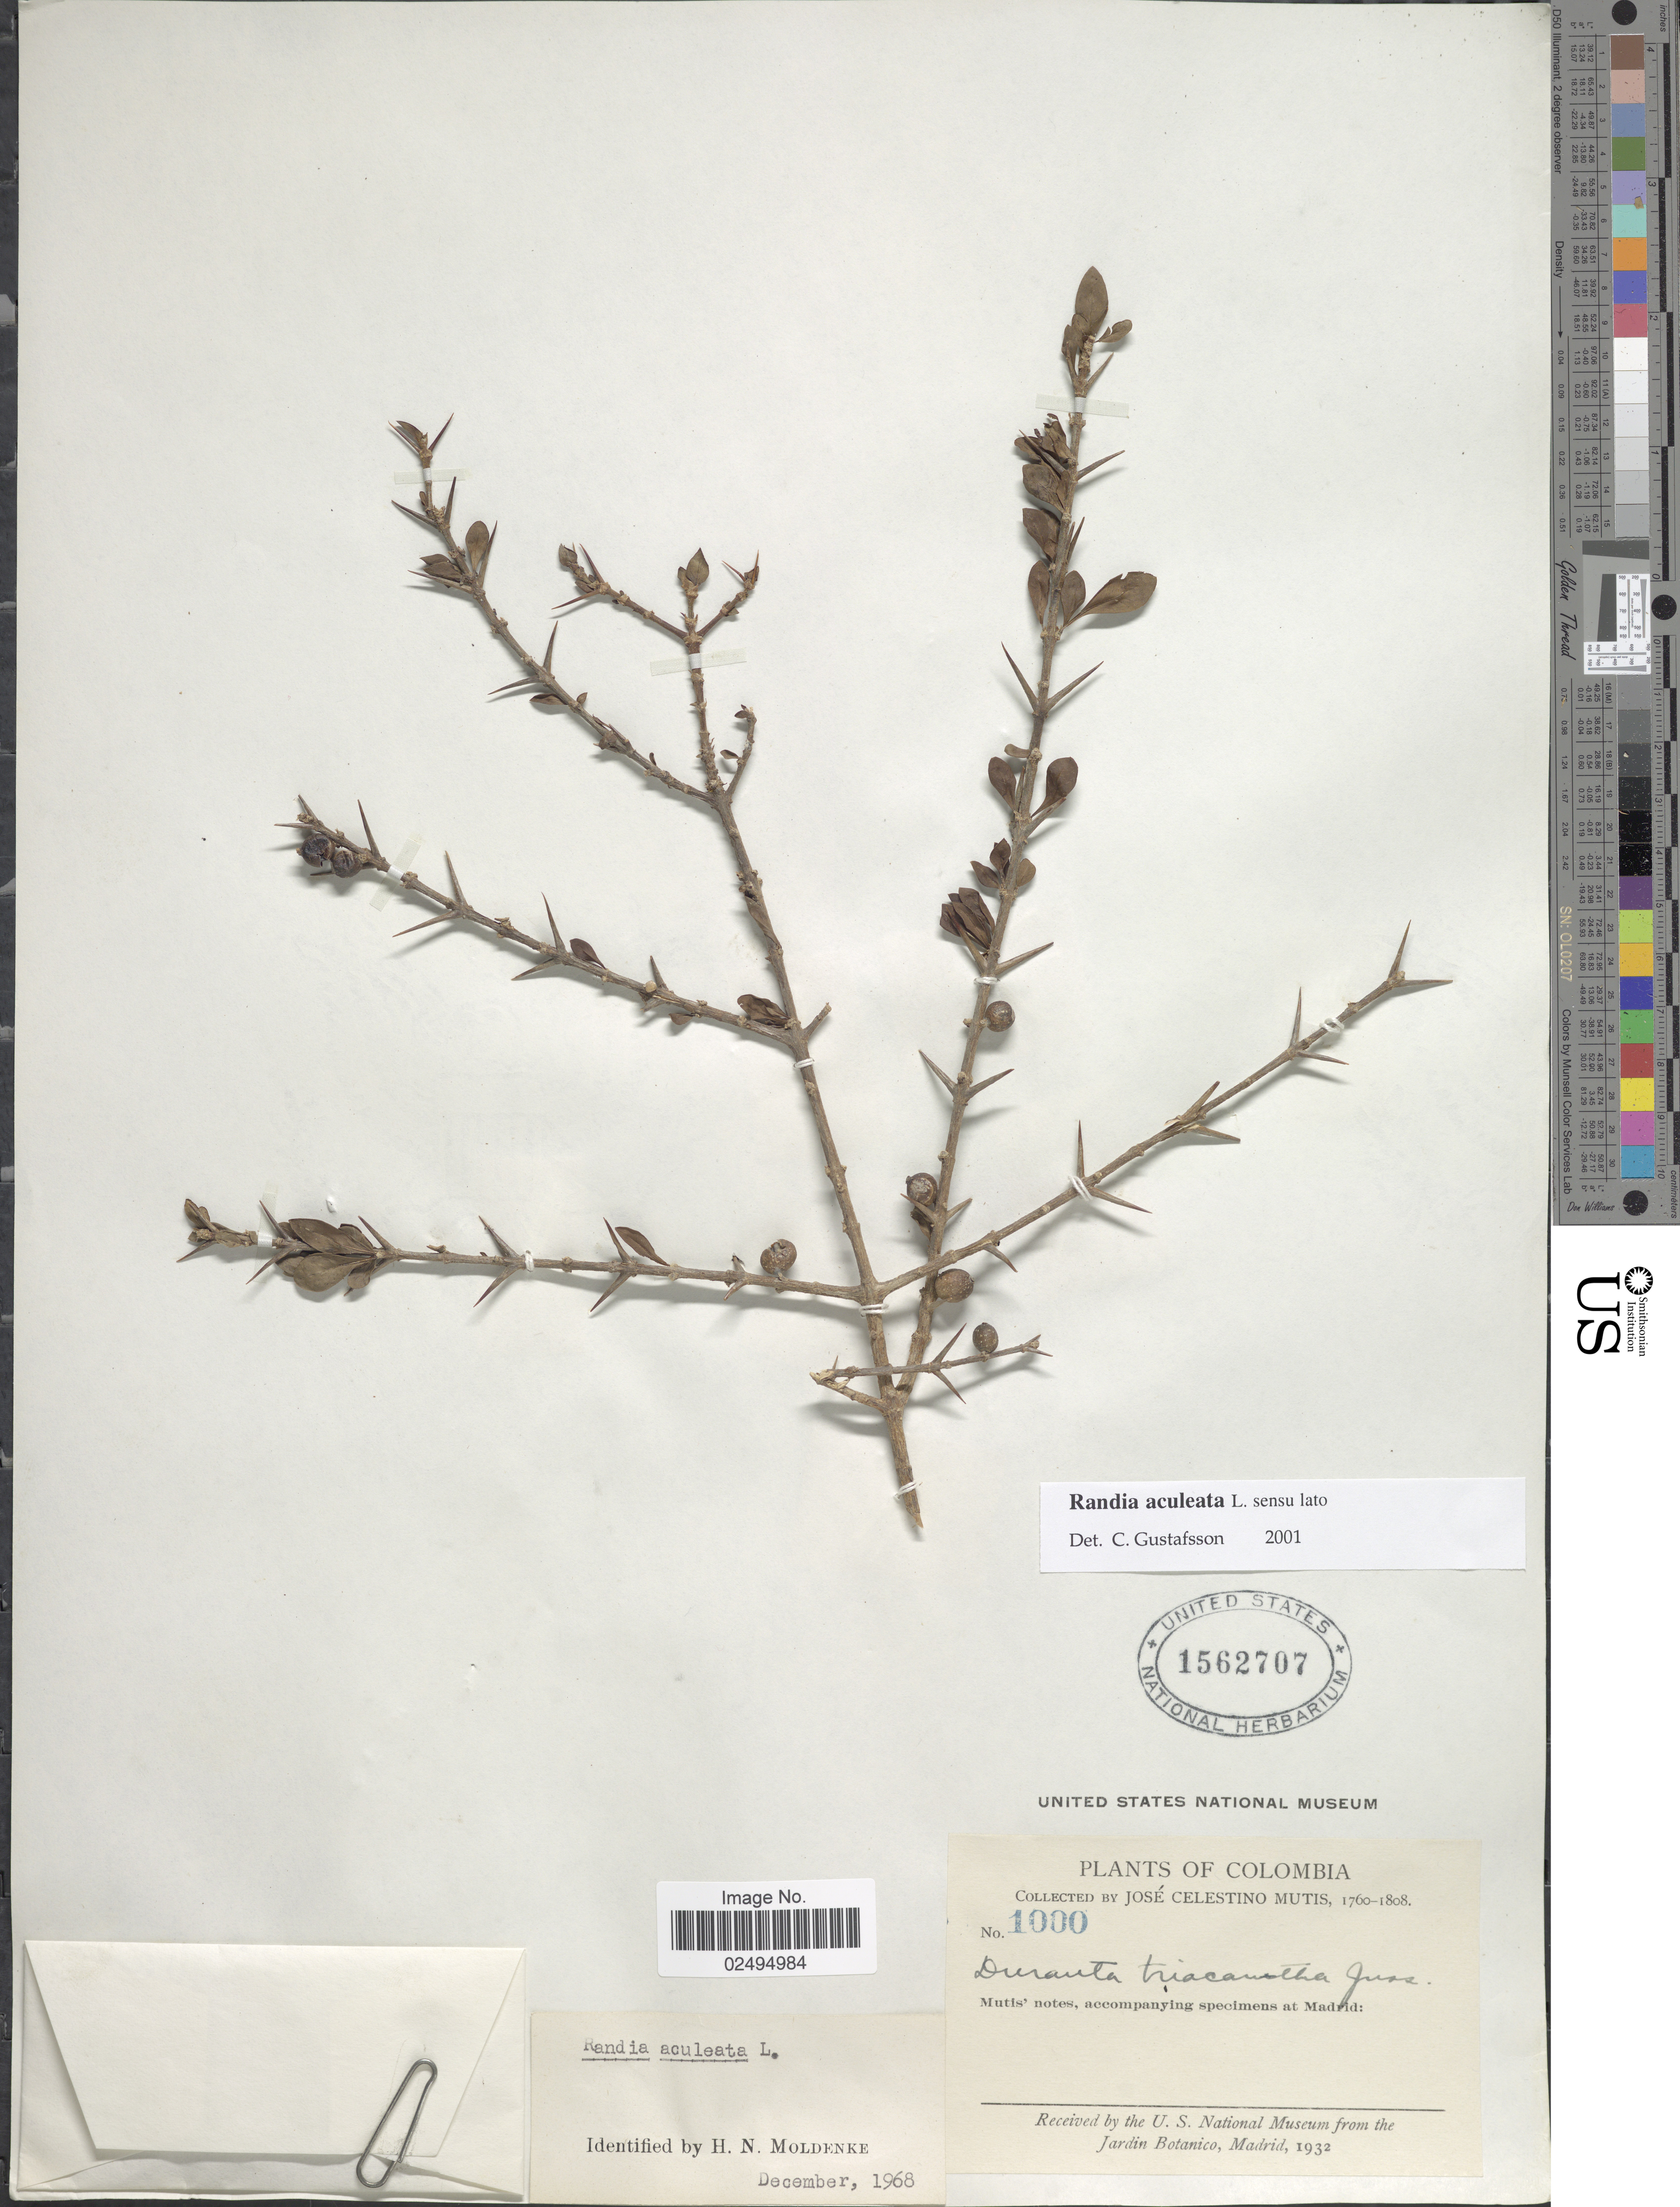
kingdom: Plantae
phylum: Tracheophyta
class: Magnoliopsida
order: Gentianales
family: Rubiaceae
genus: Randia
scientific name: Randia aculeata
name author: L.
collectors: J. C. B. Mutis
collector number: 1000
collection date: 1760/1808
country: Colombia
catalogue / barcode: US 1562707